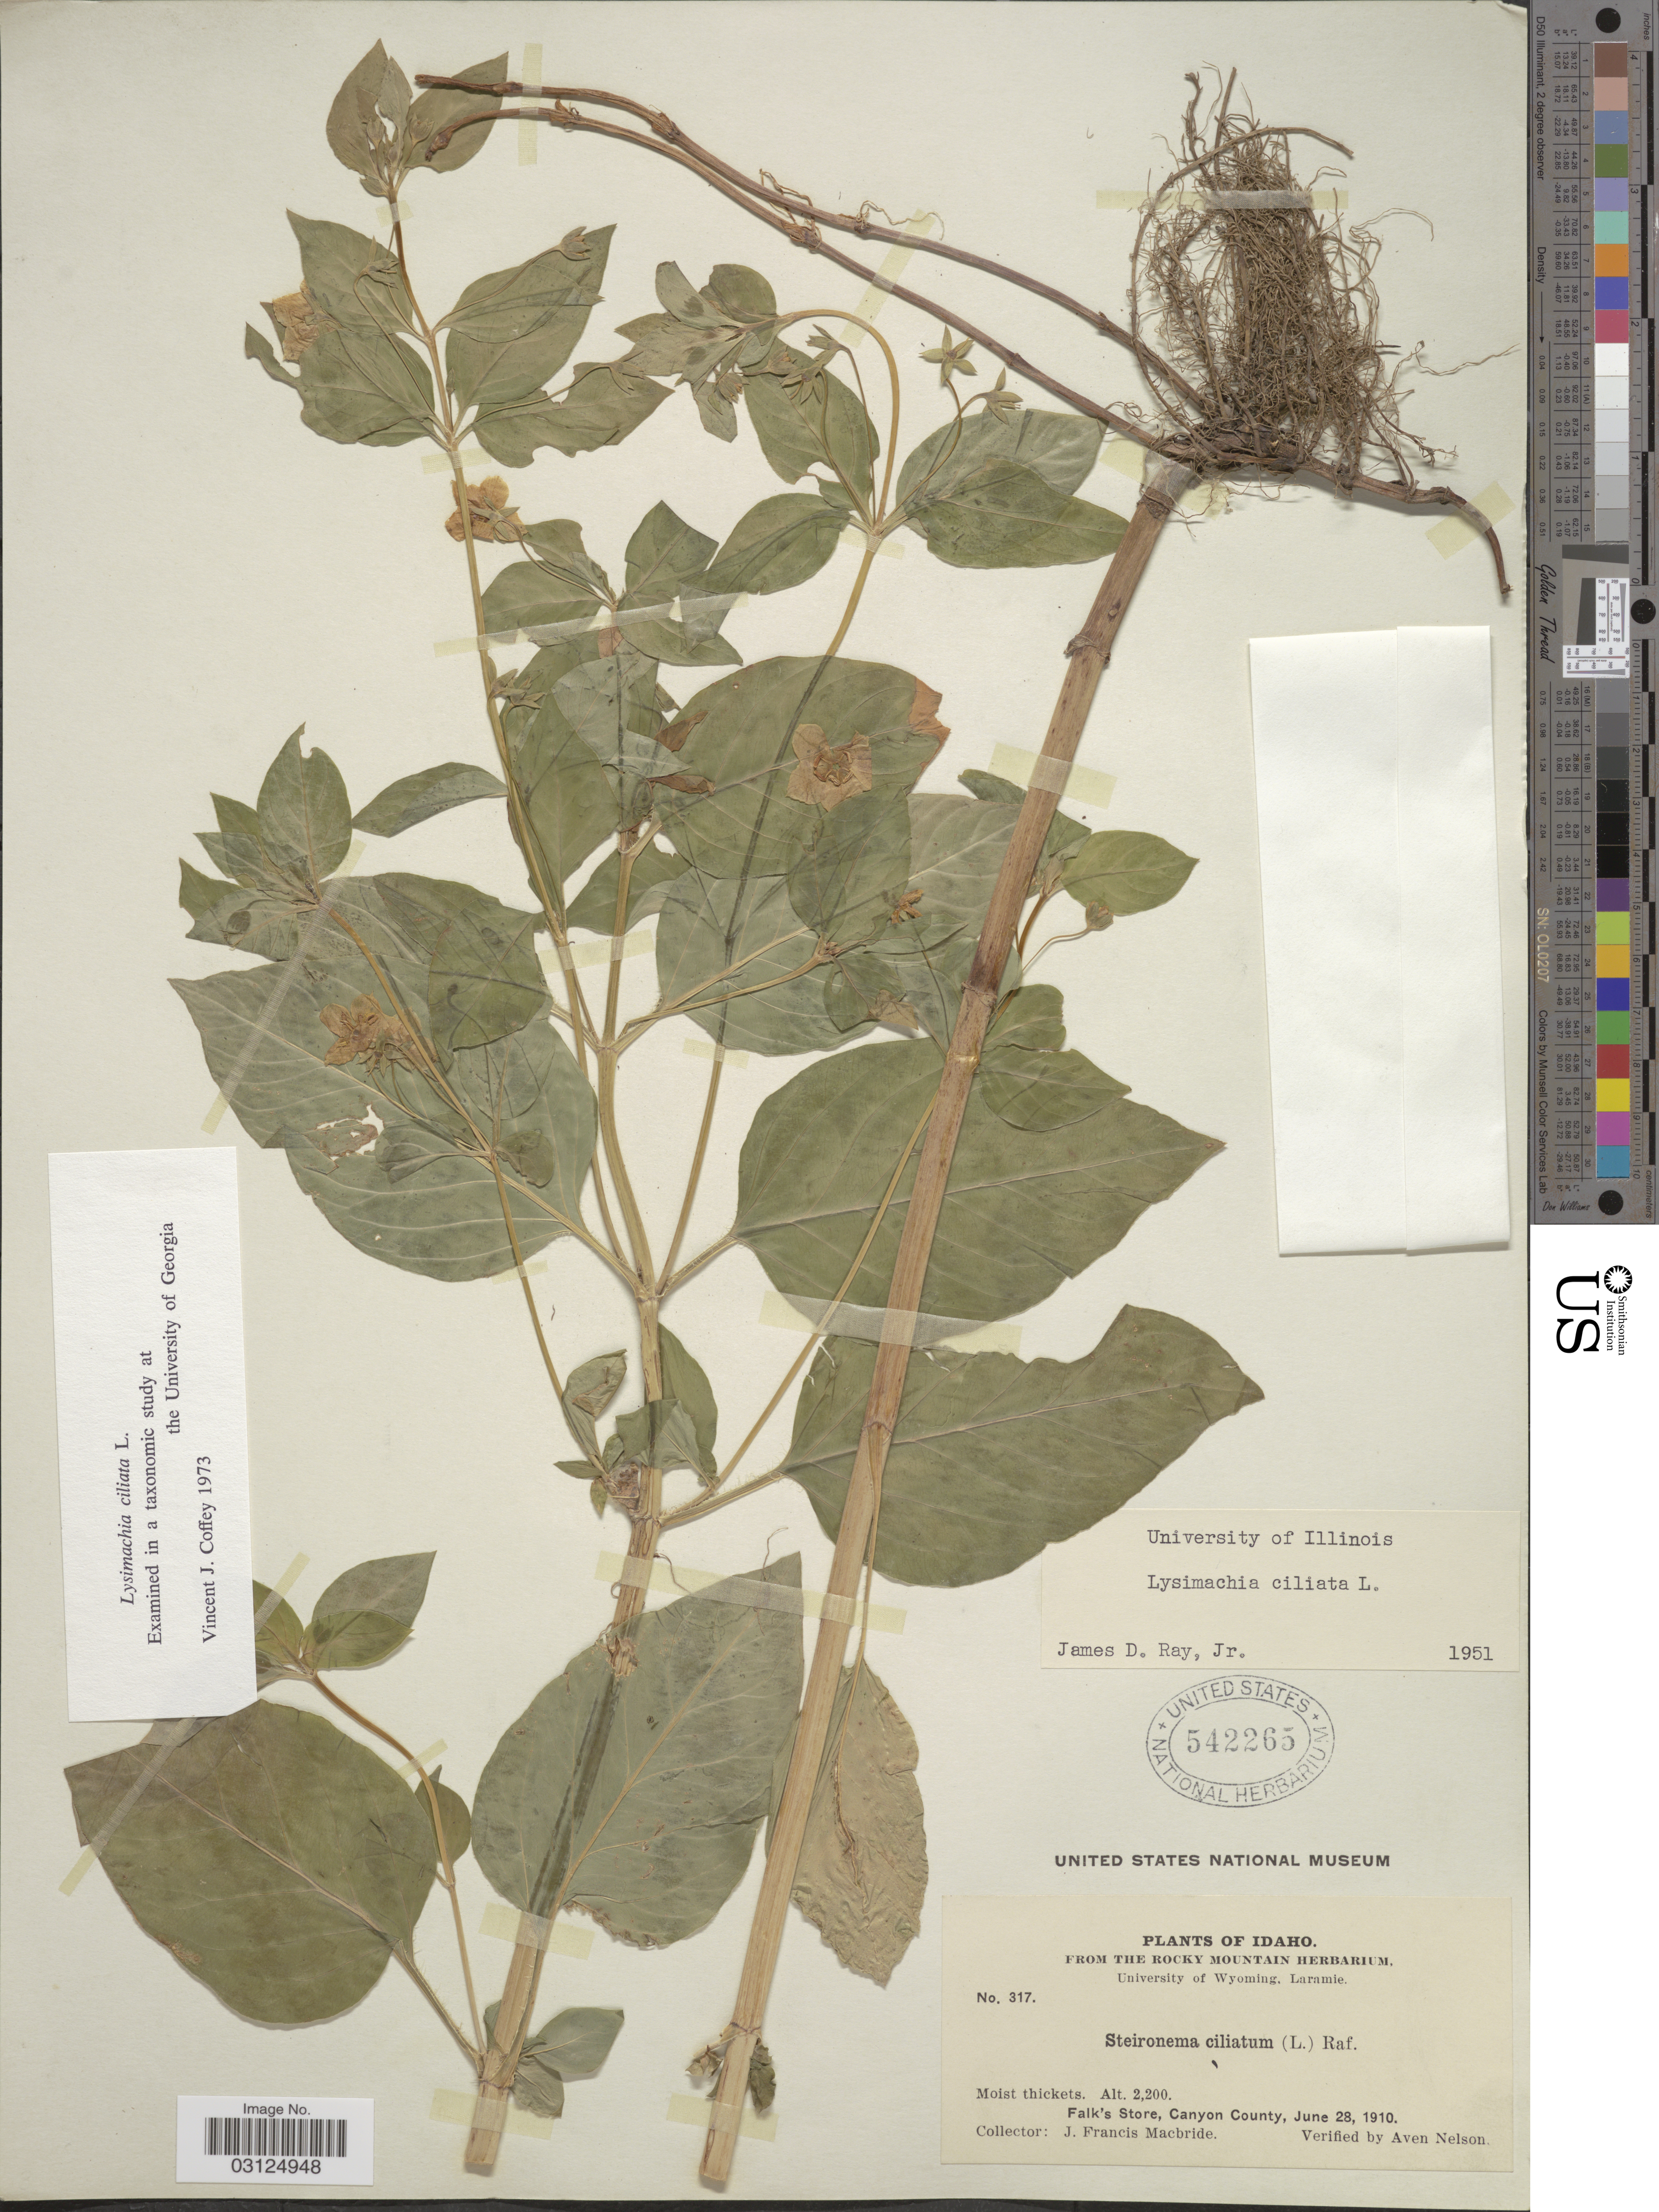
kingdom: Plantae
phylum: Tracheophyta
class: Magnoliopsida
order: Ericales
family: Primulaceae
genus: Lysimachia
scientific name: Lysimachia ciliata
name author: L.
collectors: J. F. Macbride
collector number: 317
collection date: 1910-06-28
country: United States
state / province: Idaho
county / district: Canyon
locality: Falk's Store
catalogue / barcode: US 542265